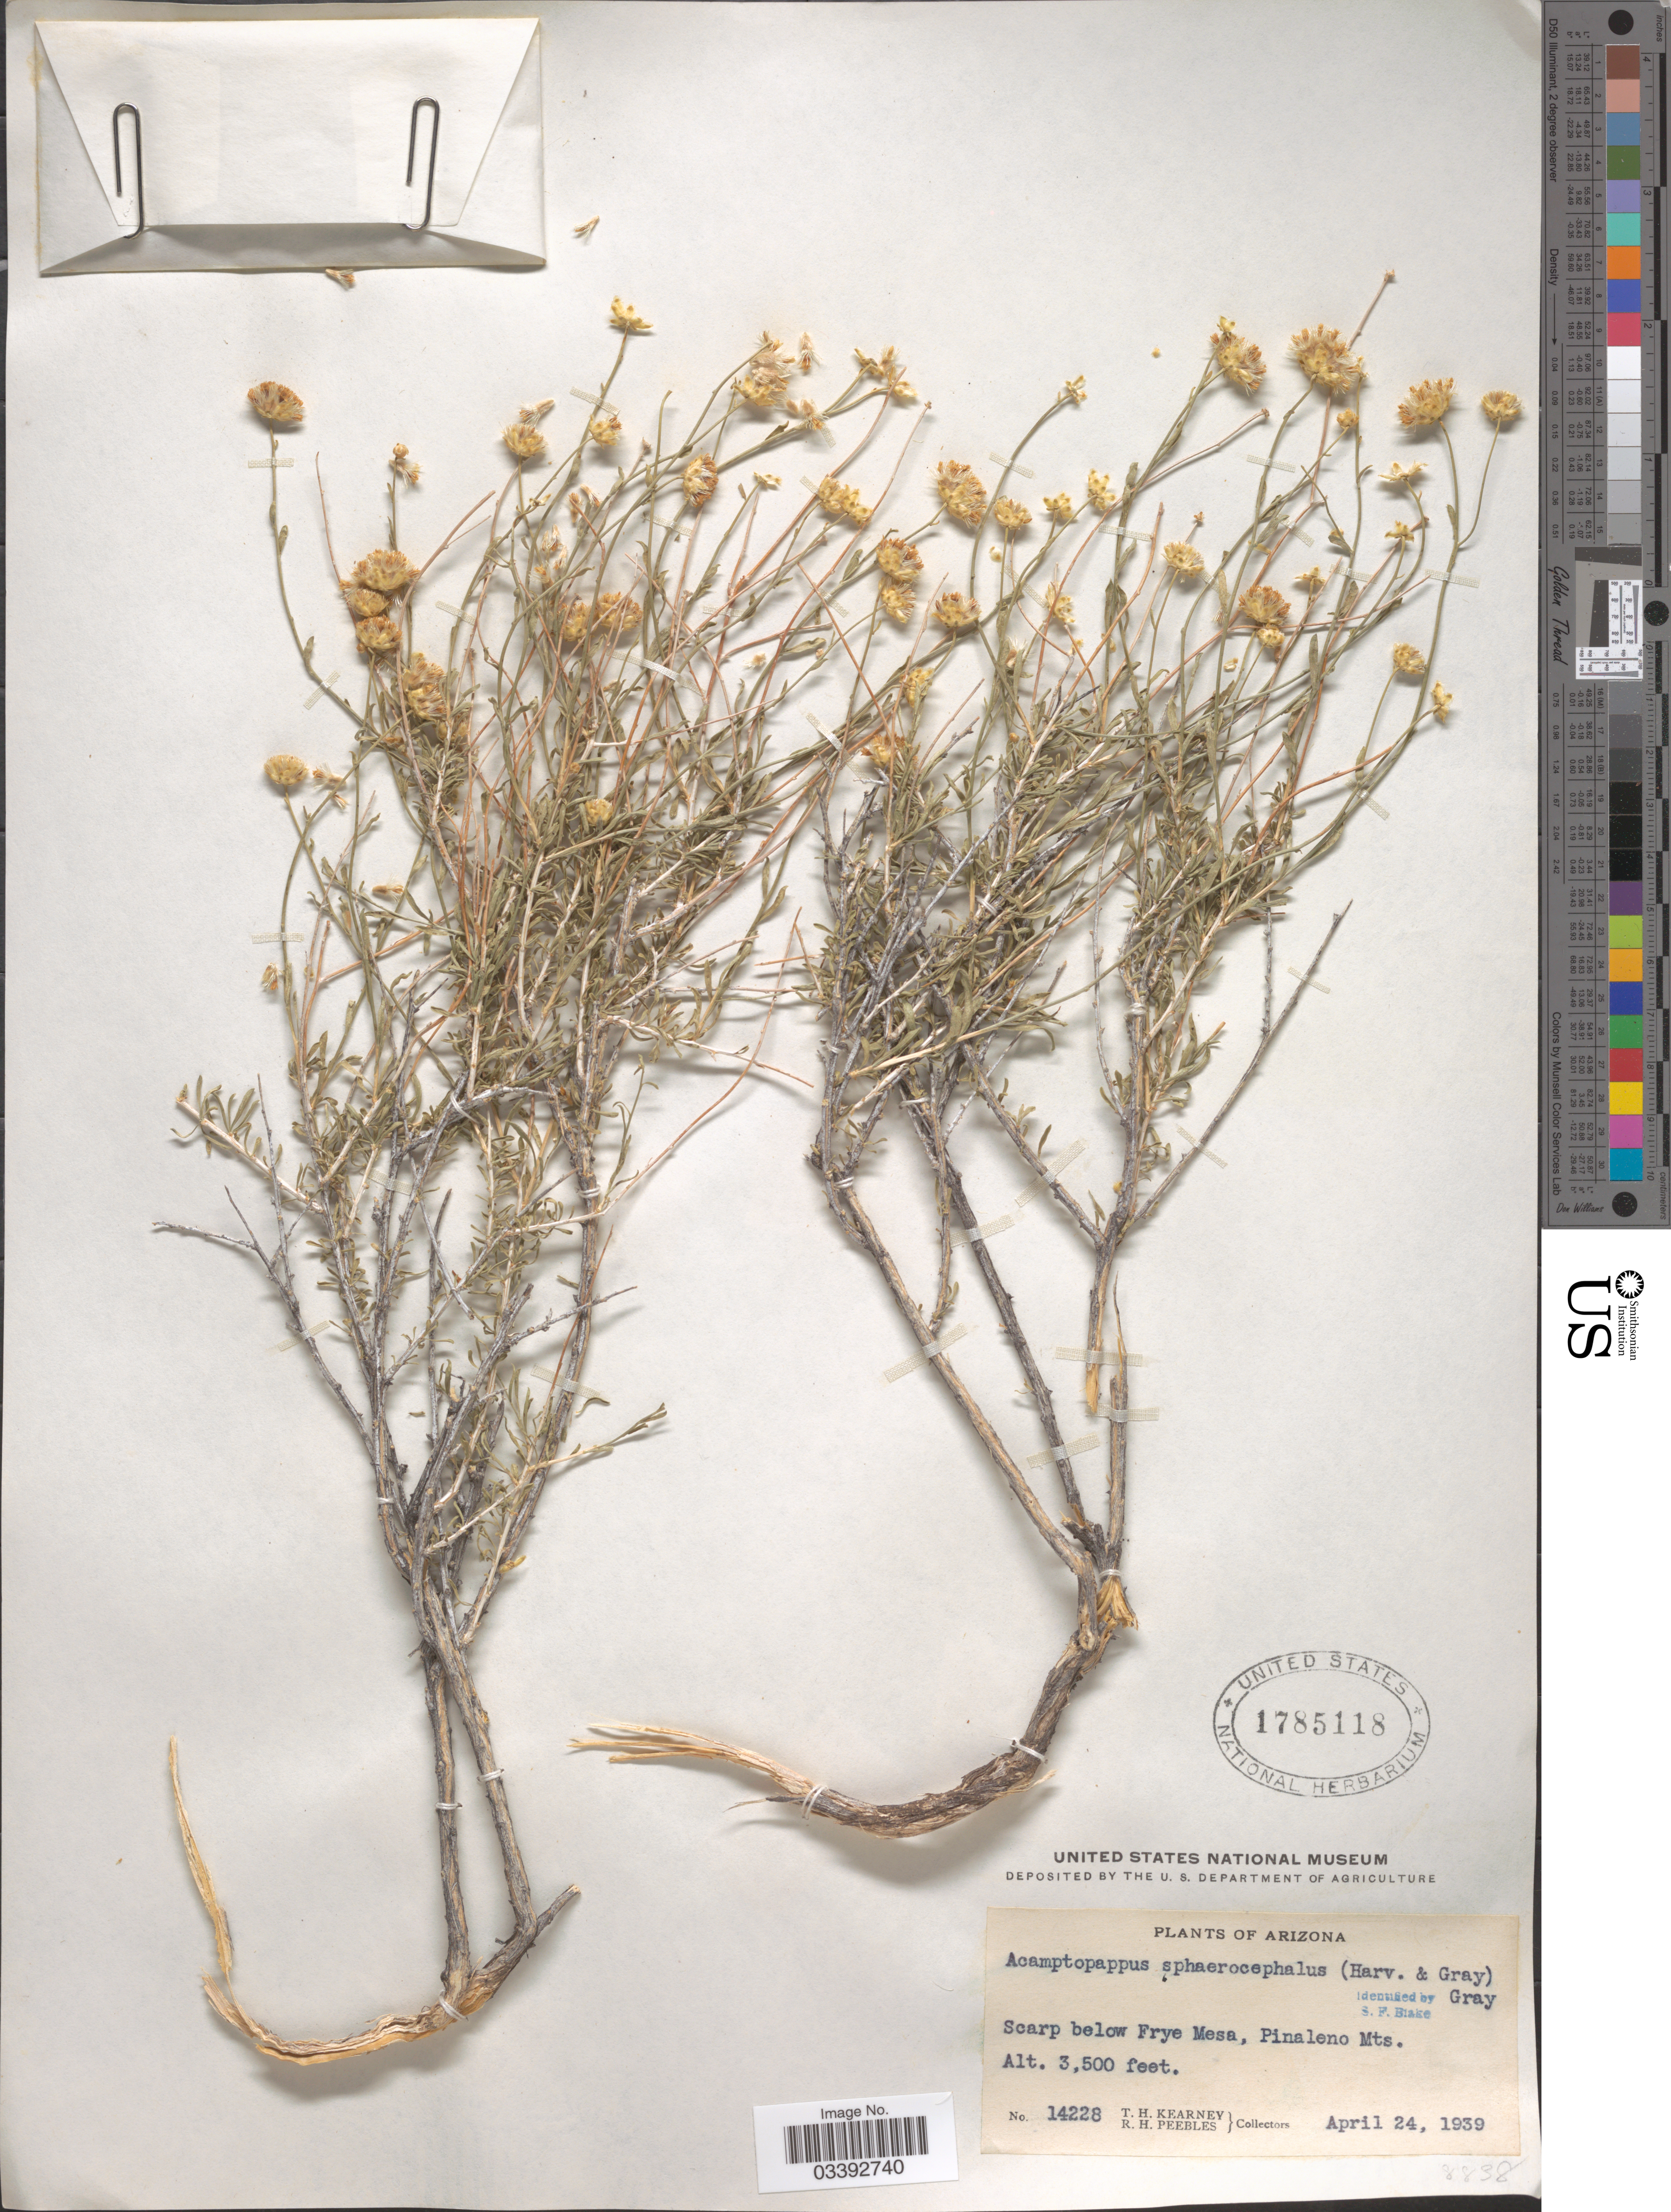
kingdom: Plantae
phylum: Tracheophyta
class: Magnoliopsida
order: Asterales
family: Asteraceae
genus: Acamptopappus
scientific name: Acamptopappus sphaerocephalus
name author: A. Gray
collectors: T. H. Kearney & R. H. Peebles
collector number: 14228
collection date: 1939-04-24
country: United States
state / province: Arizona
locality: Scarp below Frye Mesa, Pinaleno Mts.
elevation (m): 1067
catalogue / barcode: US 1785118